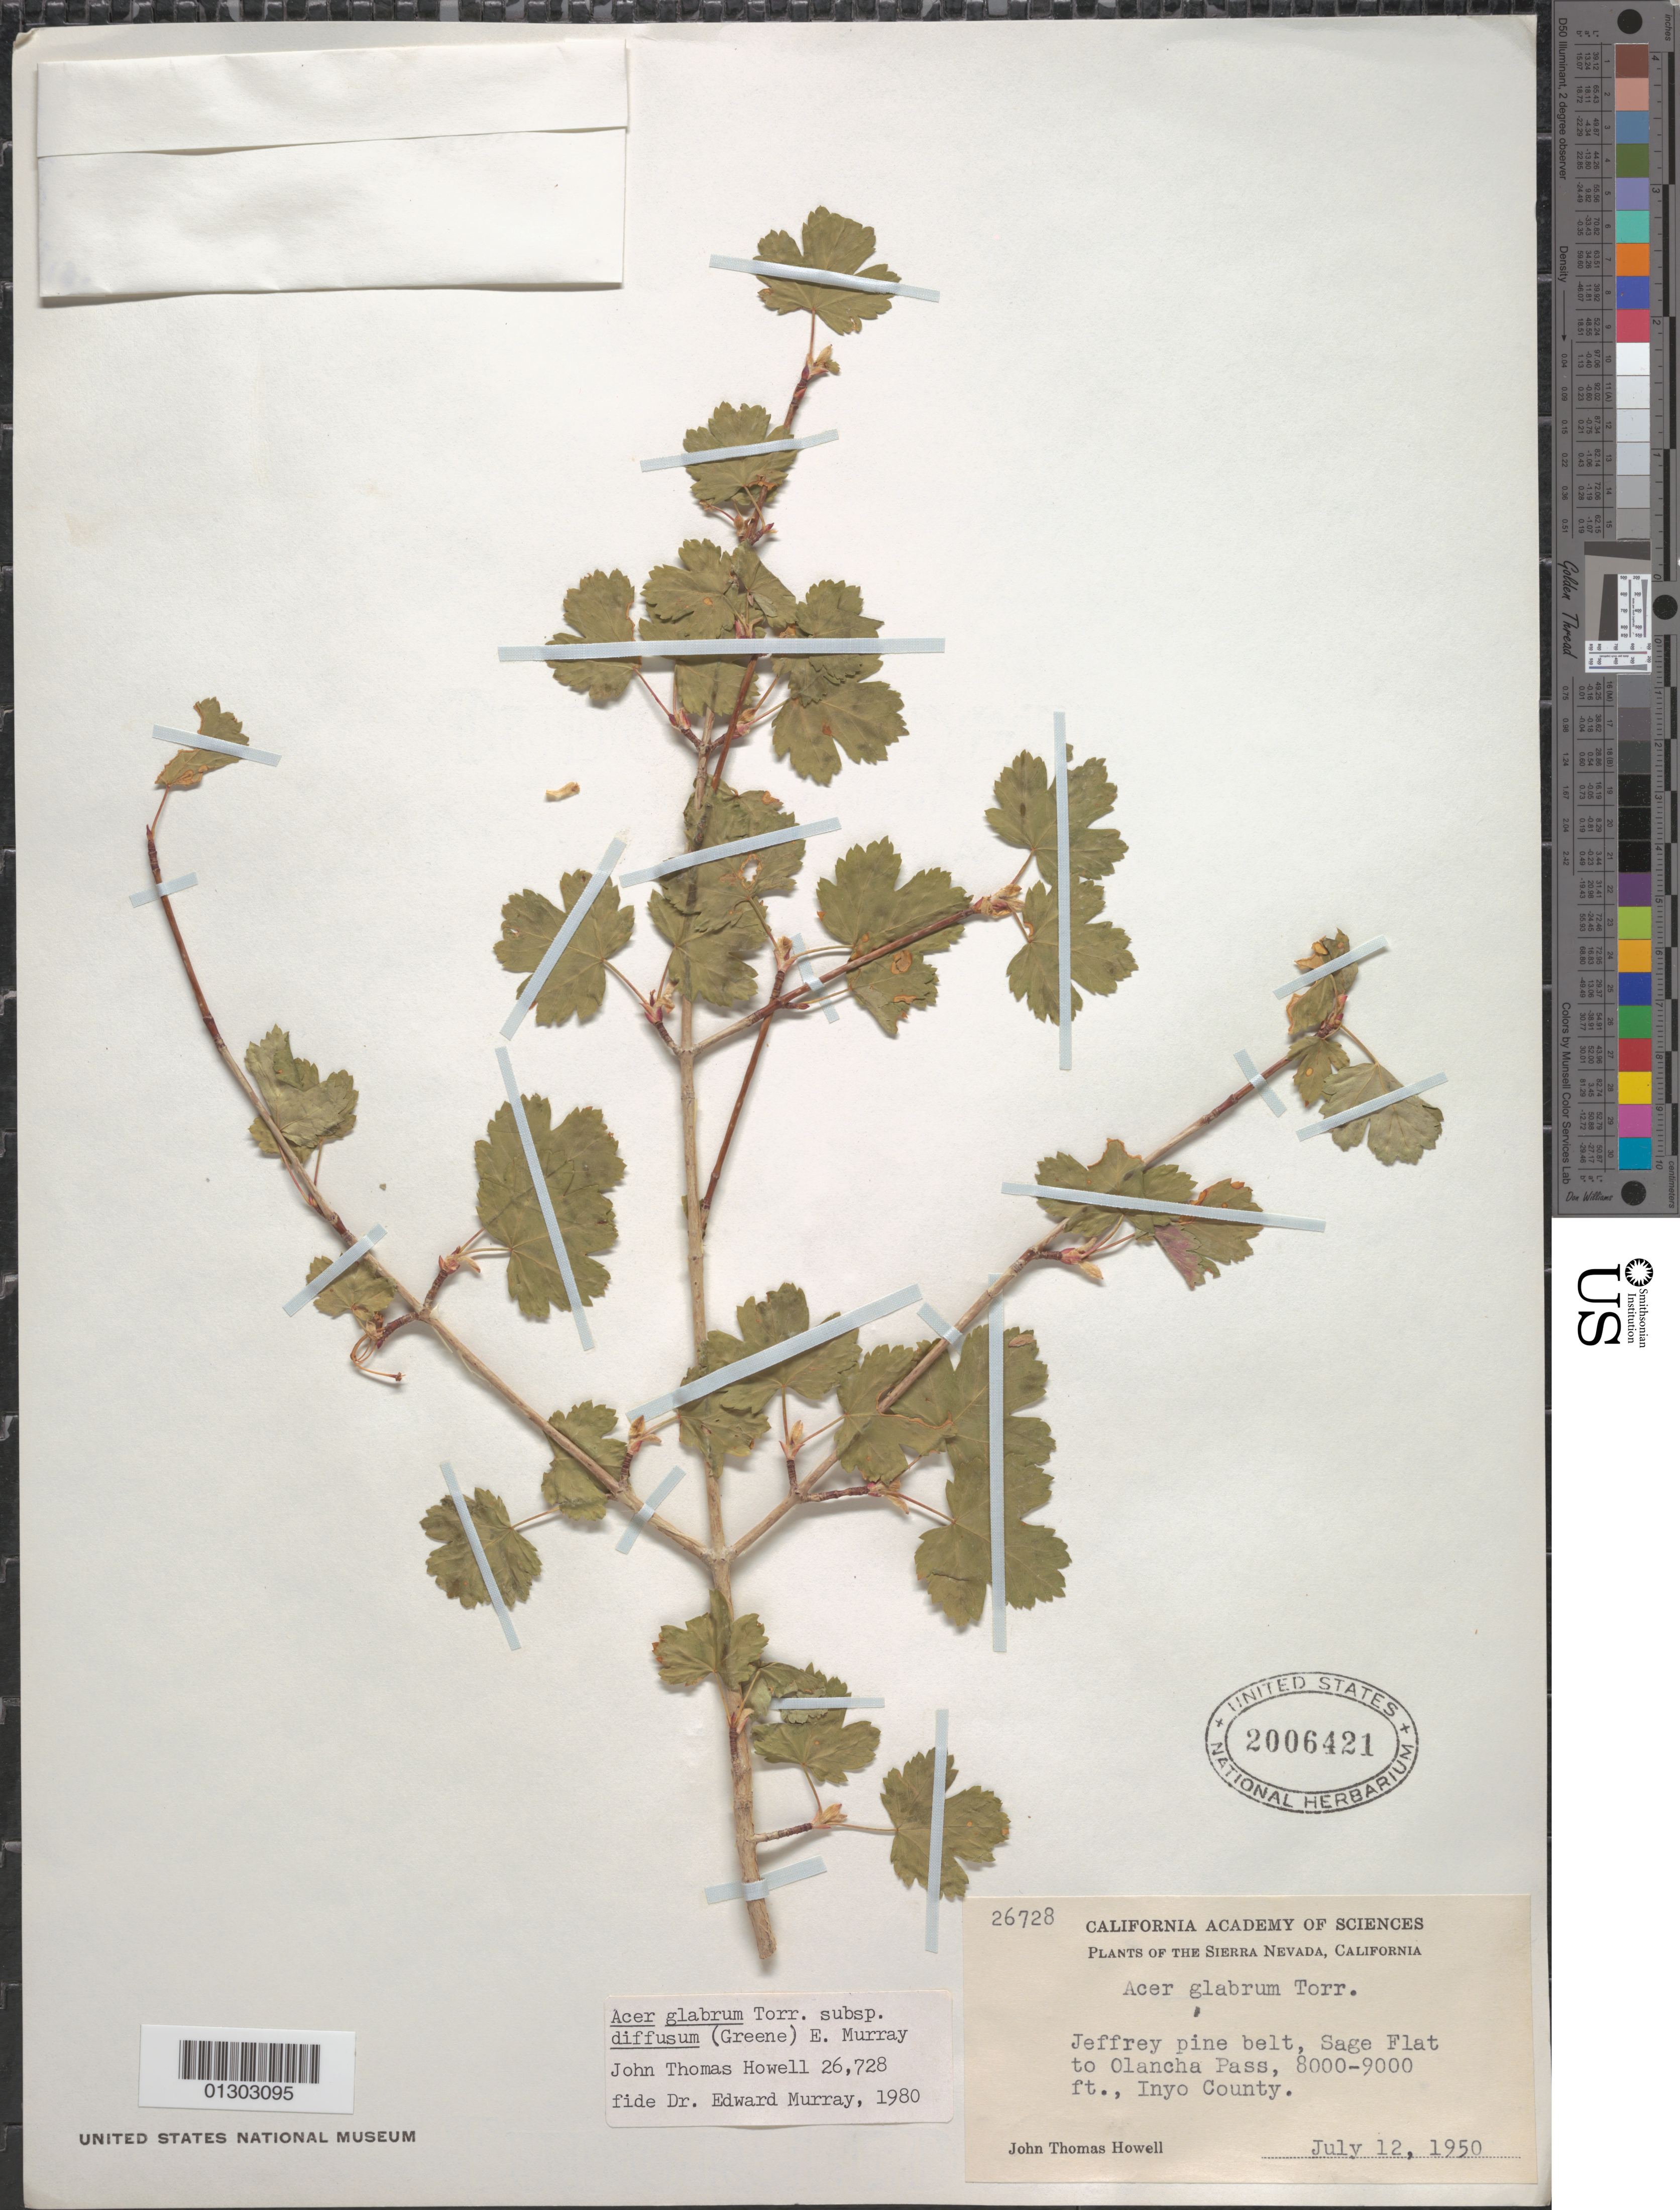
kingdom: Plantae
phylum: Tracheophyta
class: Magnoliopsida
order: Sapindales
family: Sapindaceae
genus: Acer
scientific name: Acer glabrum subsp. diffusum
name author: (Greene) A.E. Murray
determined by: Murray, Edward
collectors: J. T. Howell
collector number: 26728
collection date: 1950-07-12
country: United States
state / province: California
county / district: Inyo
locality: Inyo County, Jeffrey pine belt, Sage Flat to Olancha Pass.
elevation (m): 2438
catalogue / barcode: US 2006421